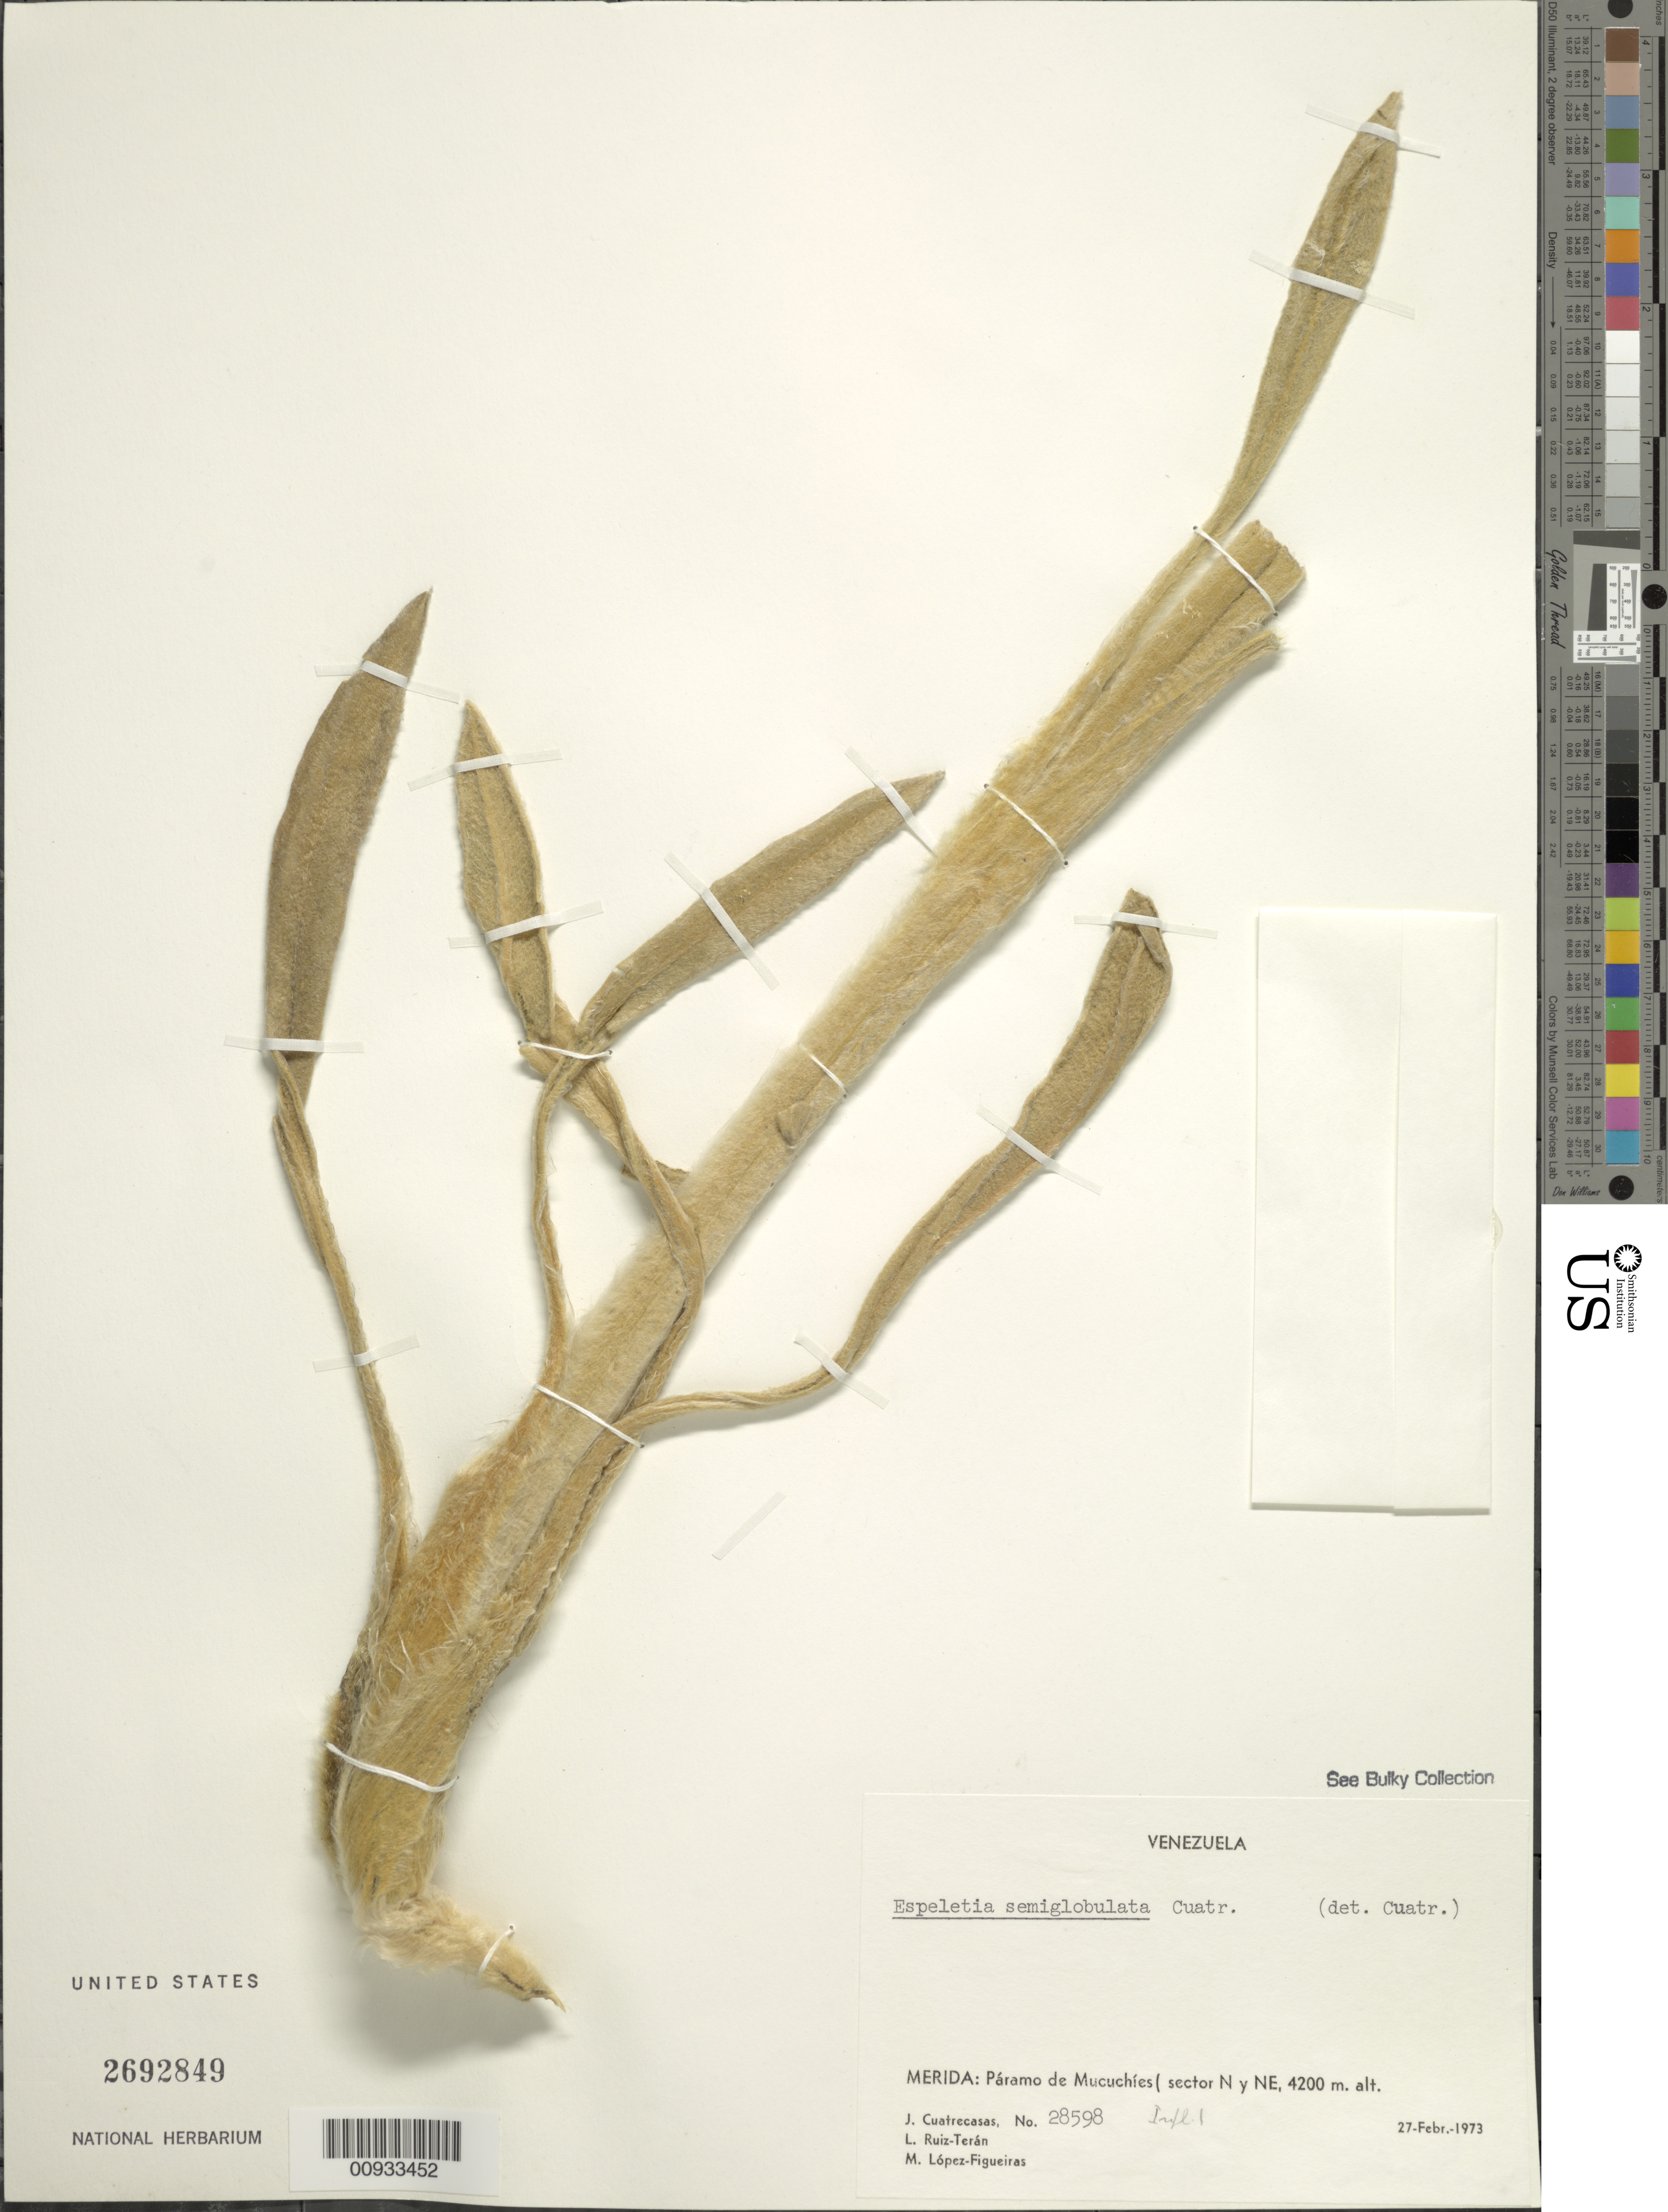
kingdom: Plantae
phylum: Tracheophyta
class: Magnoliopsida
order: Asterales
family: Asteraceae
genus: Espeletia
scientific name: Espeletia semiglobulata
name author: Cuatrec.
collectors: J. Cuatrecasas, L. E. Ruíz-Terán & M. López Figueiras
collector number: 28598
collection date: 1973-02-27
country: Venezuela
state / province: Mérida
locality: Paramo de Mucuchies (sector N y NE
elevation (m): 4200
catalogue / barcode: US 2692849